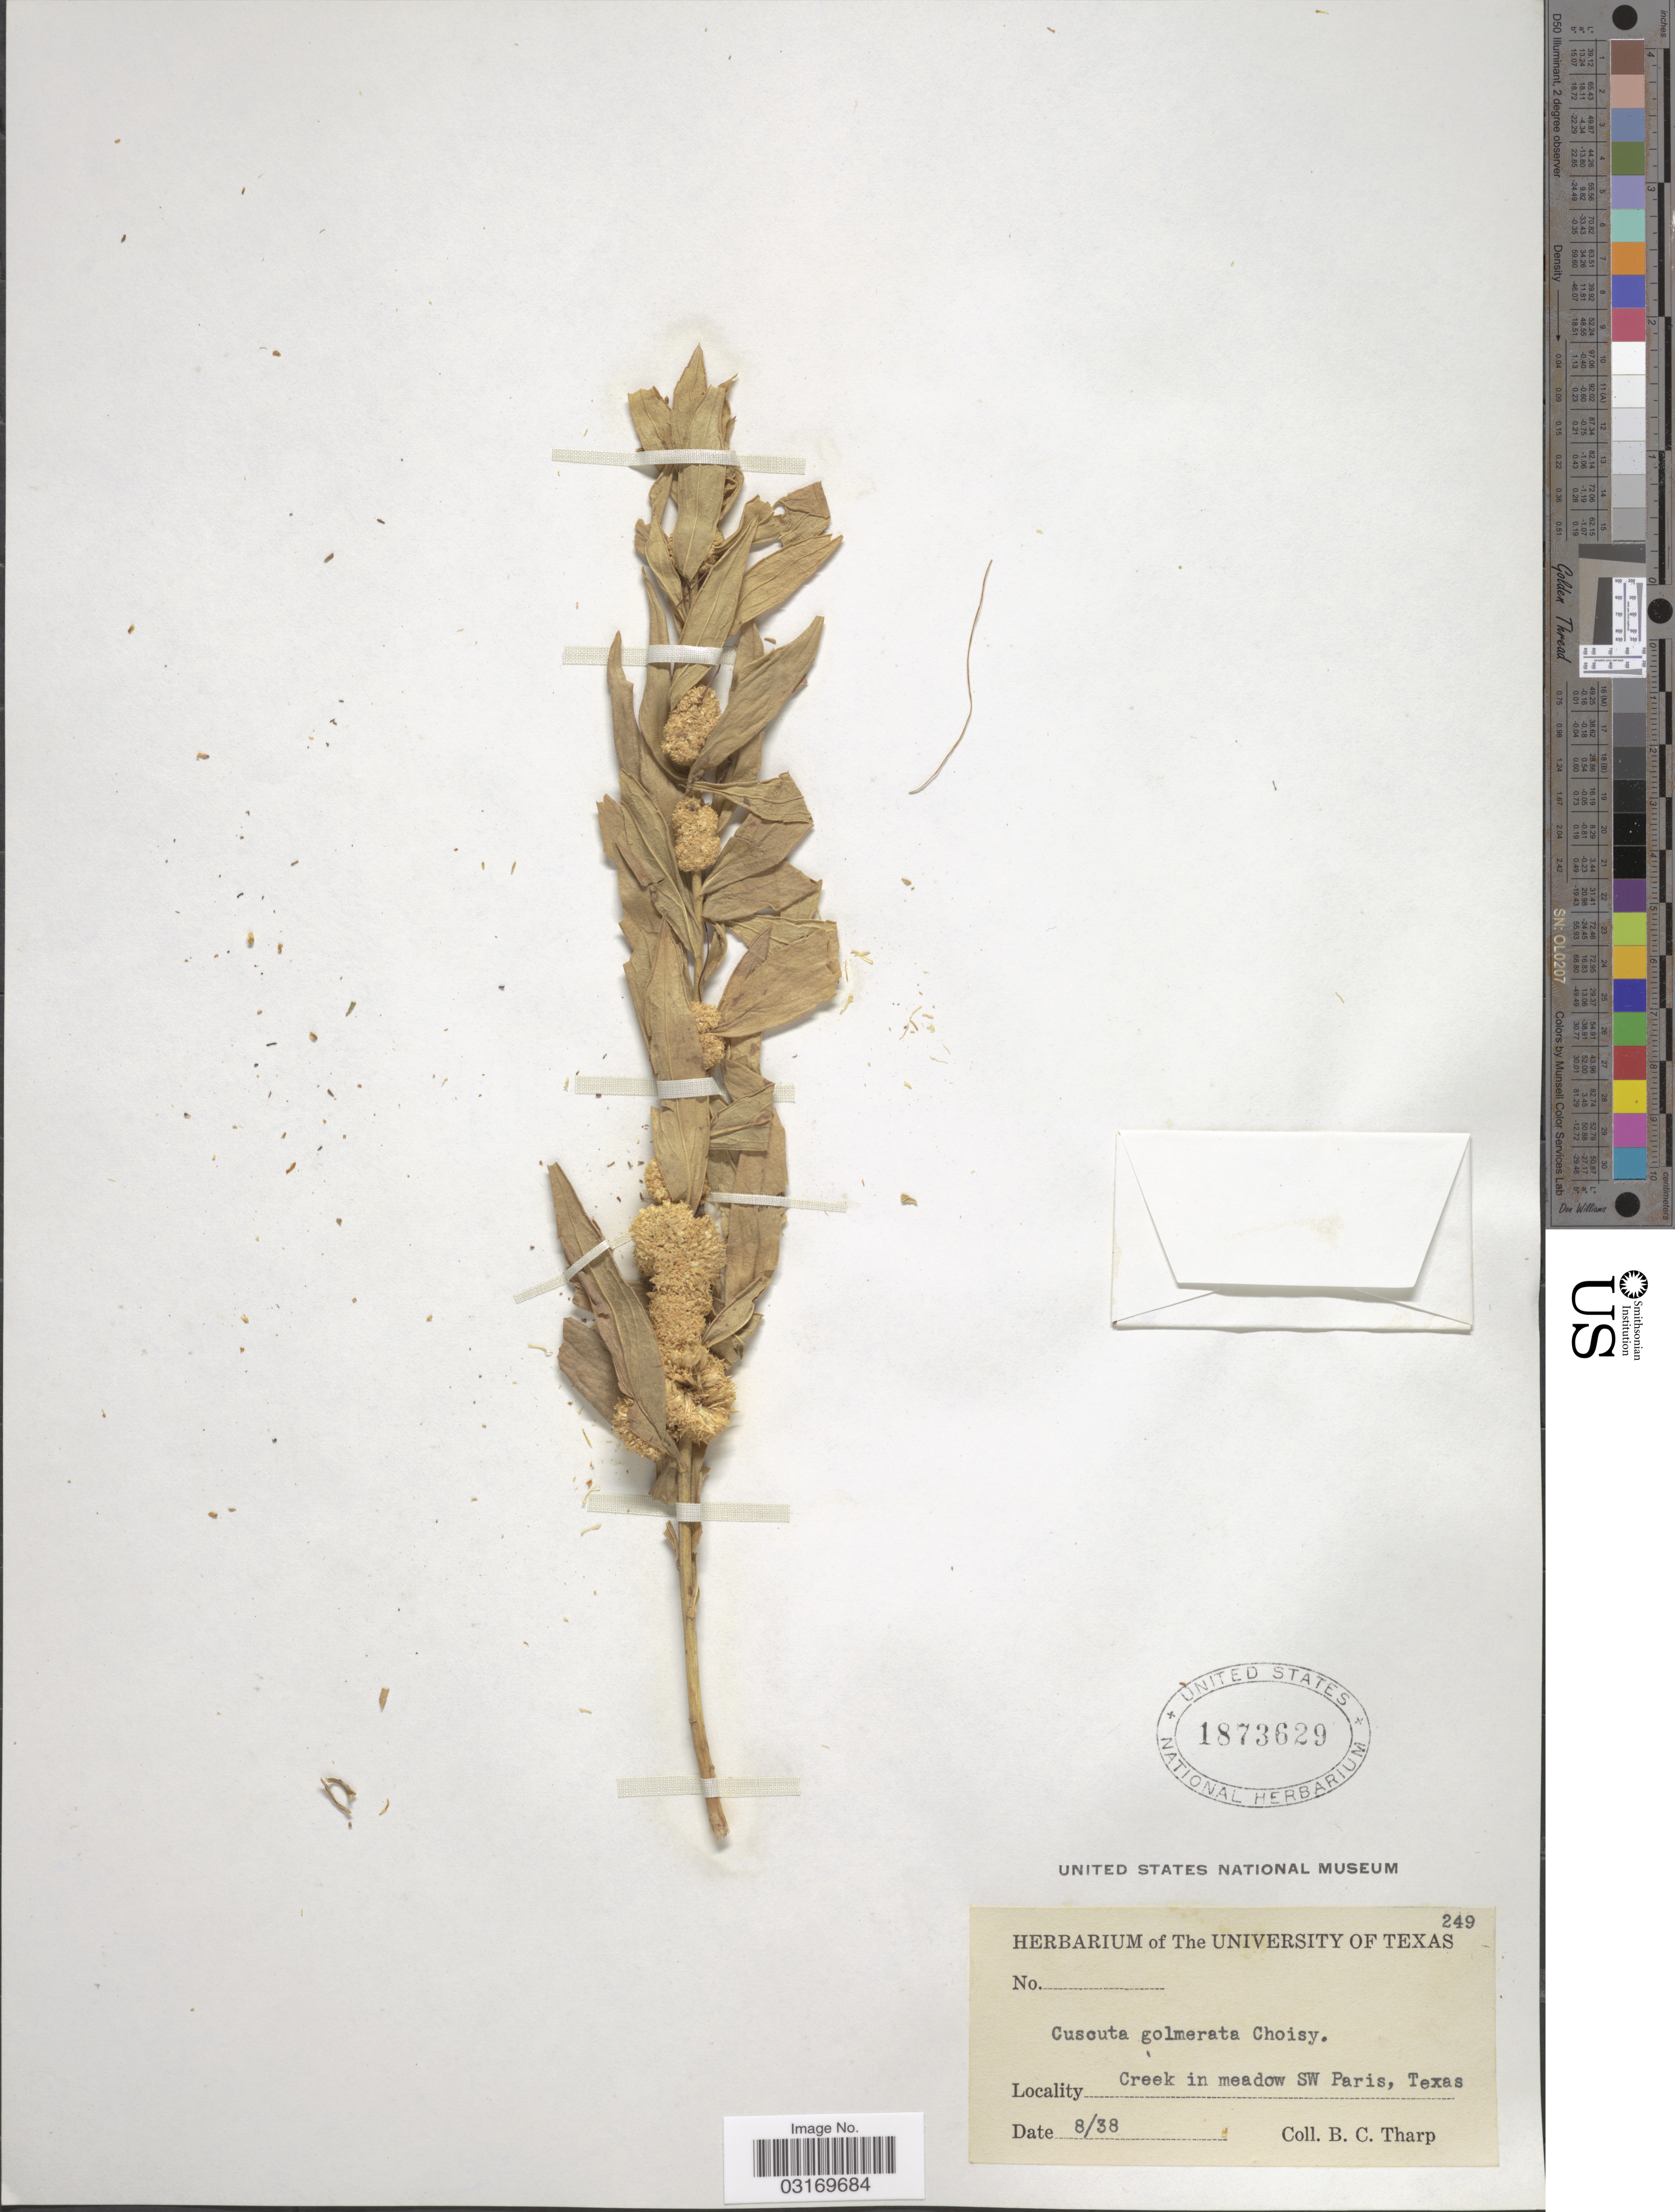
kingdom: Plantae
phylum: Tracheophyta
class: Magnoliopsida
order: Solanales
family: Convolvulaceae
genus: Cuscuta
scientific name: Cuscuta glomerata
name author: Chris.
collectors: B. C. Tharp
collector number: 249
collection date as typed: Transcribed d/m/y: /8/38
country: United States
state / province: Texas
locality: Creek in meadow SW Paris.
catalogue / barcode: US 1873629